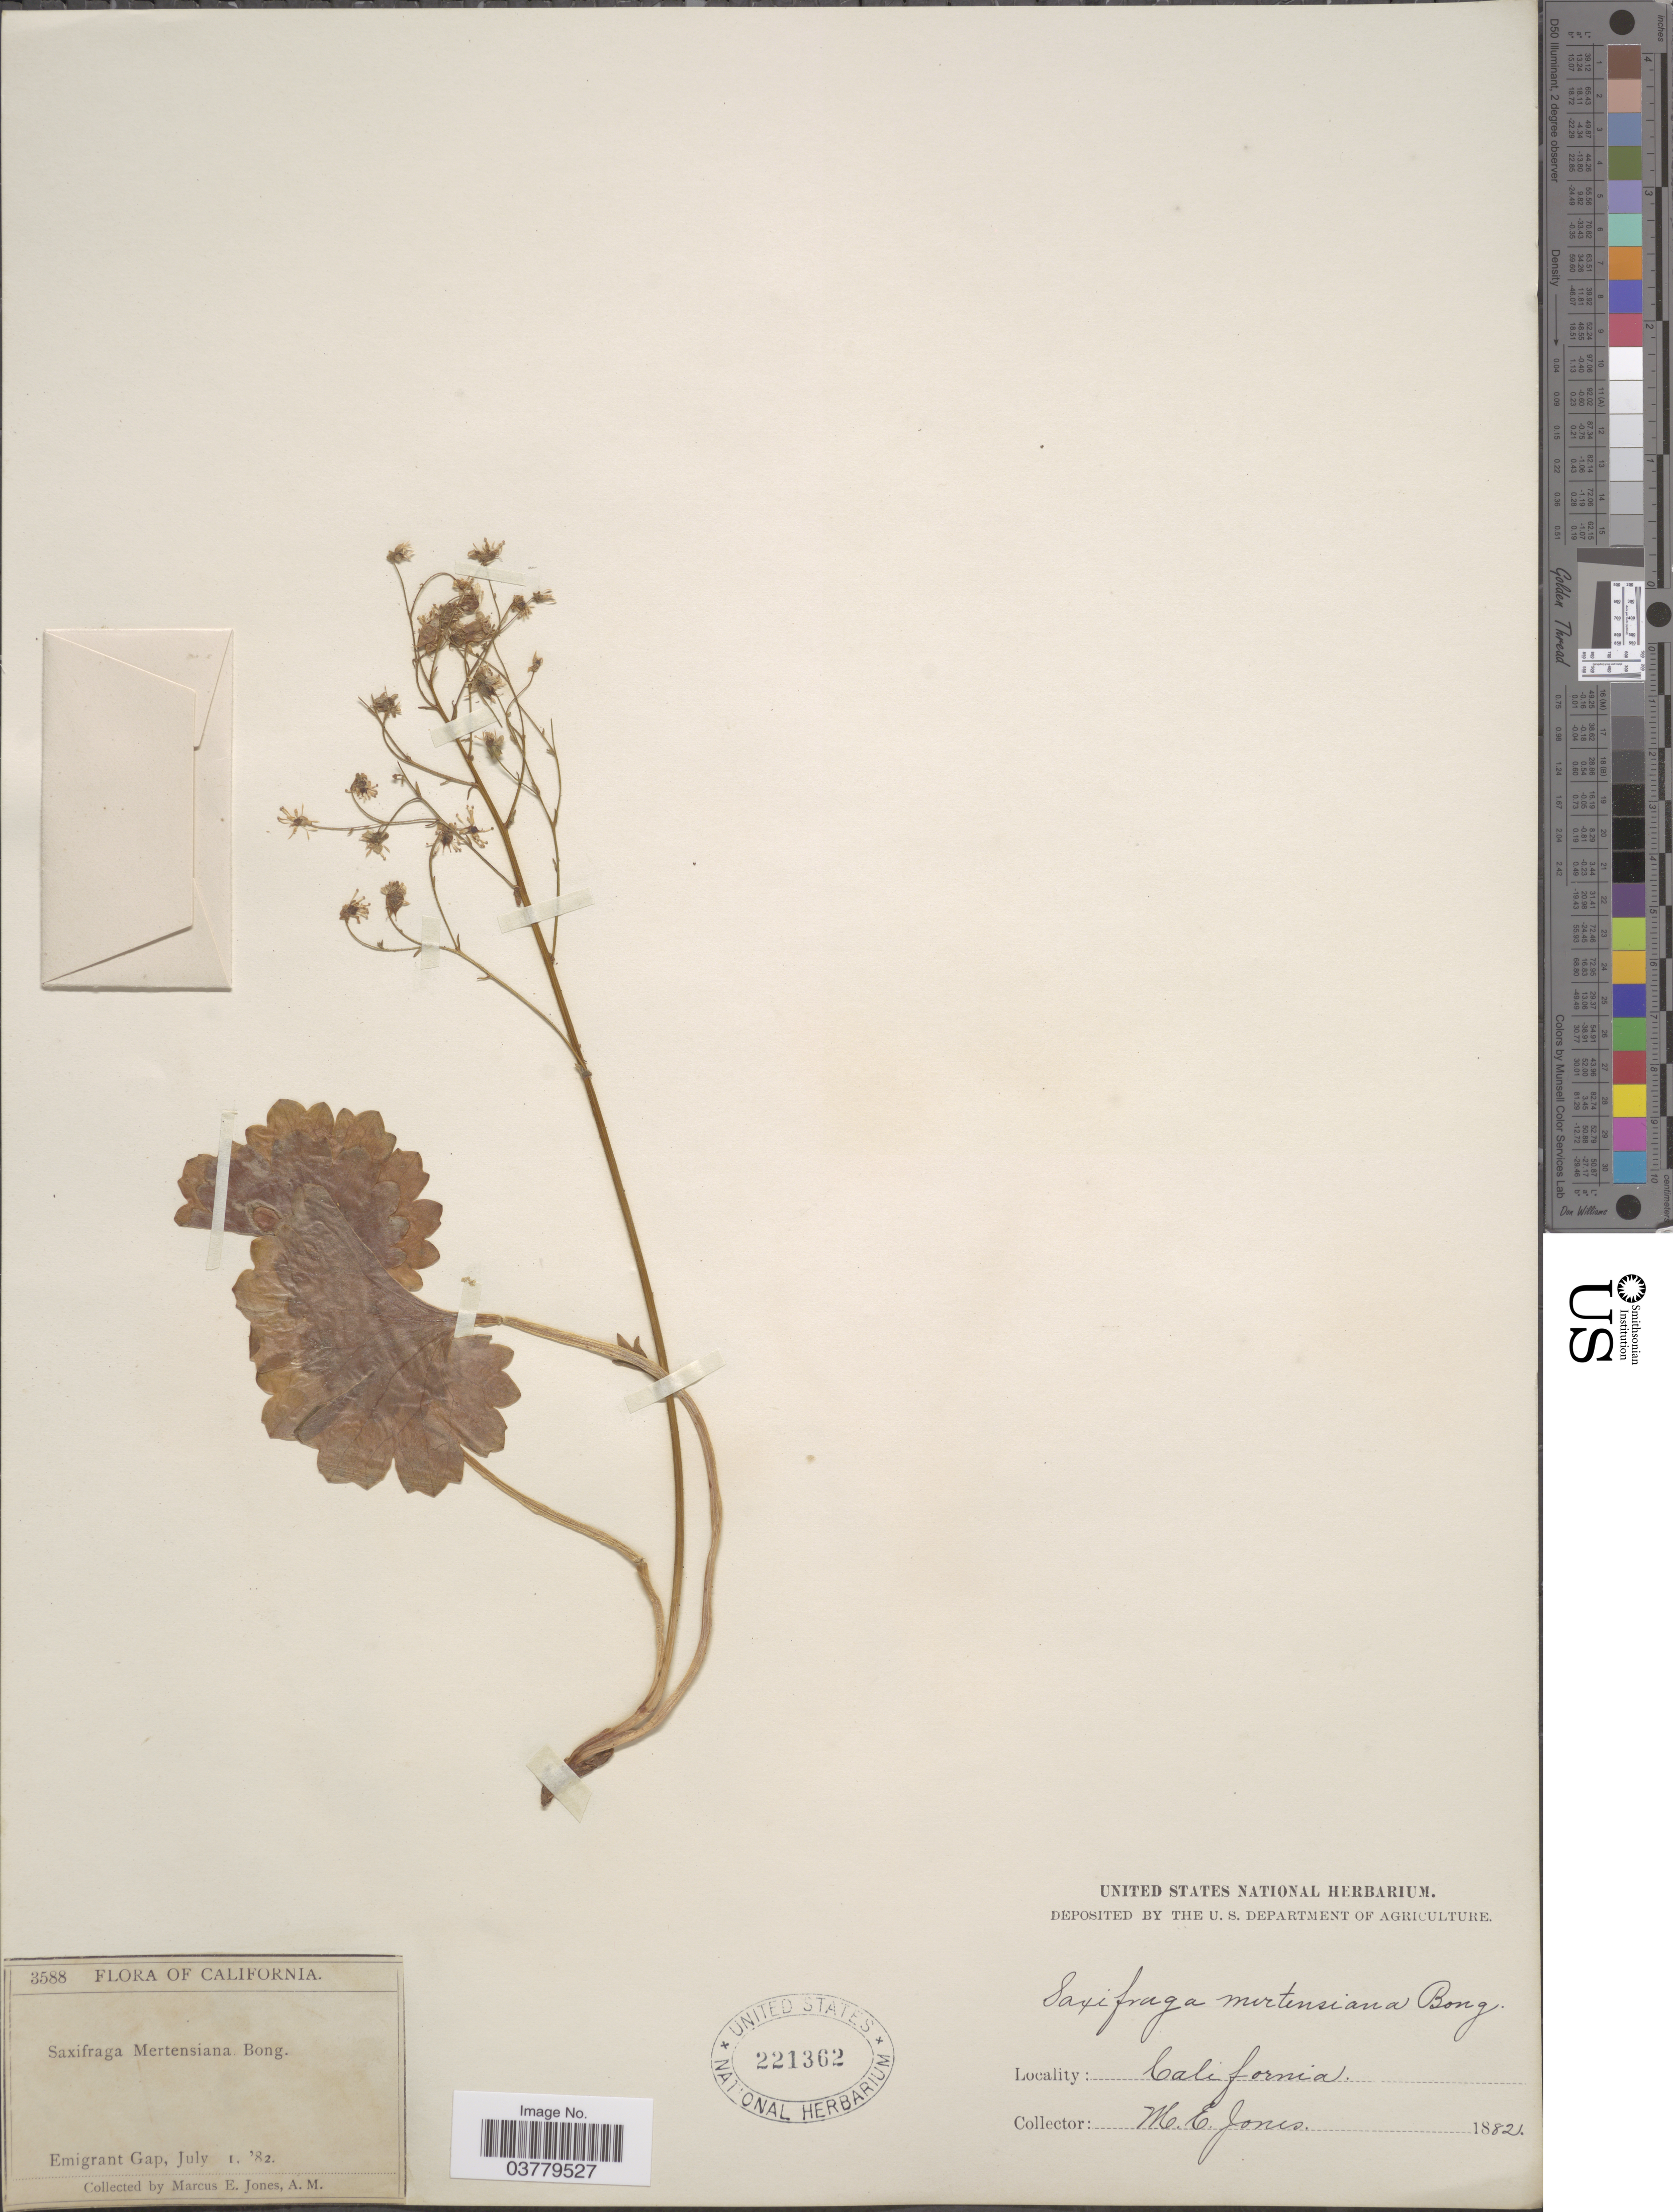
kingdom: Plantae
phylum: Tracheophyta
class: Magnoliopsida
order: Saxifragales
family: Saxifragaceae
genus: Saxifraga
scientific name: Saxifraga mertensiana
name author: Bong.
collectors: M. E. Jones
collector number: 3588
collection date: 1882-07-01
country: United States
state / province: California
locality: Emigrant Gap.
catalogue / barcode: US 221362